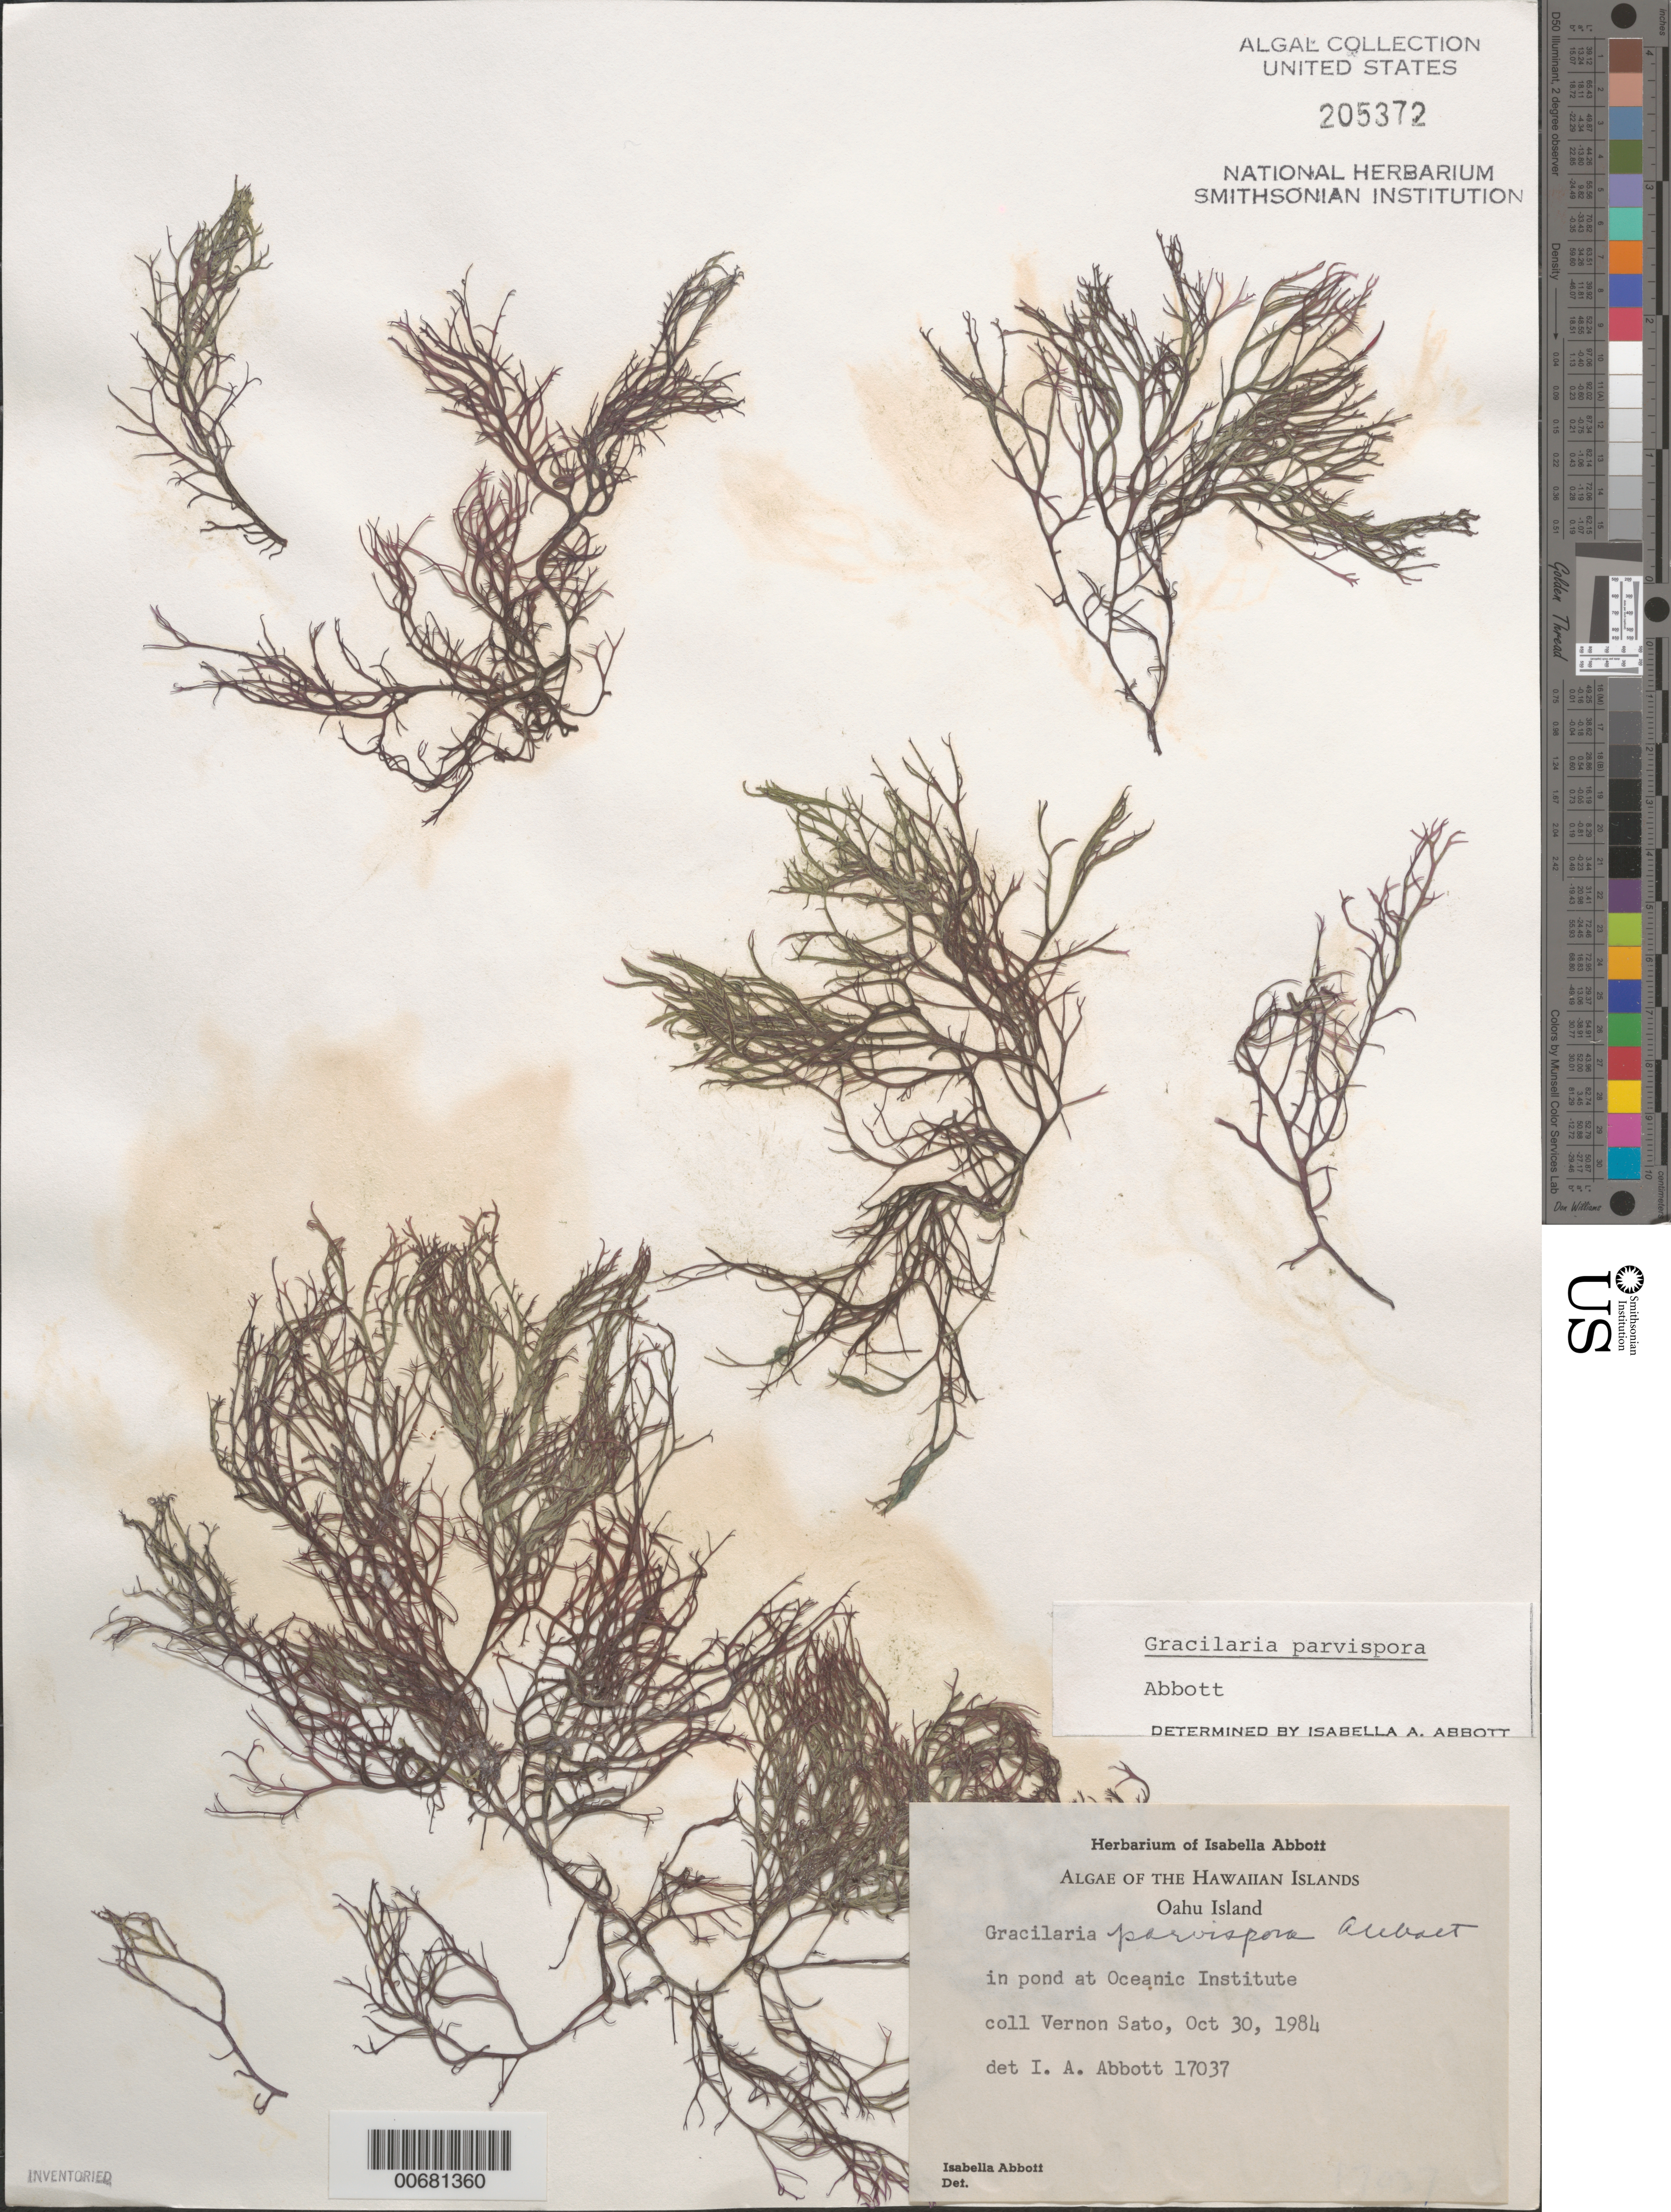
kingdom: Plantae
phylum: Rhodophyta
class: Florideophyceae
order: Gracilariales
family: Gracilariaceae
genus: Gracilaria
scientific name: Gracilaria parvispora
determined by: Abbott, Isabella A.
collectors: V. Sato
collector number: IAA 17037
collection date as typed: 30 Oct 1984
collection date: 1984-10-30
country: United States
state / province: Hawaii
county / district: Honolulu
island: Oahu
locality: Oceanic Institute pond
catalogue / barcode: US 205372